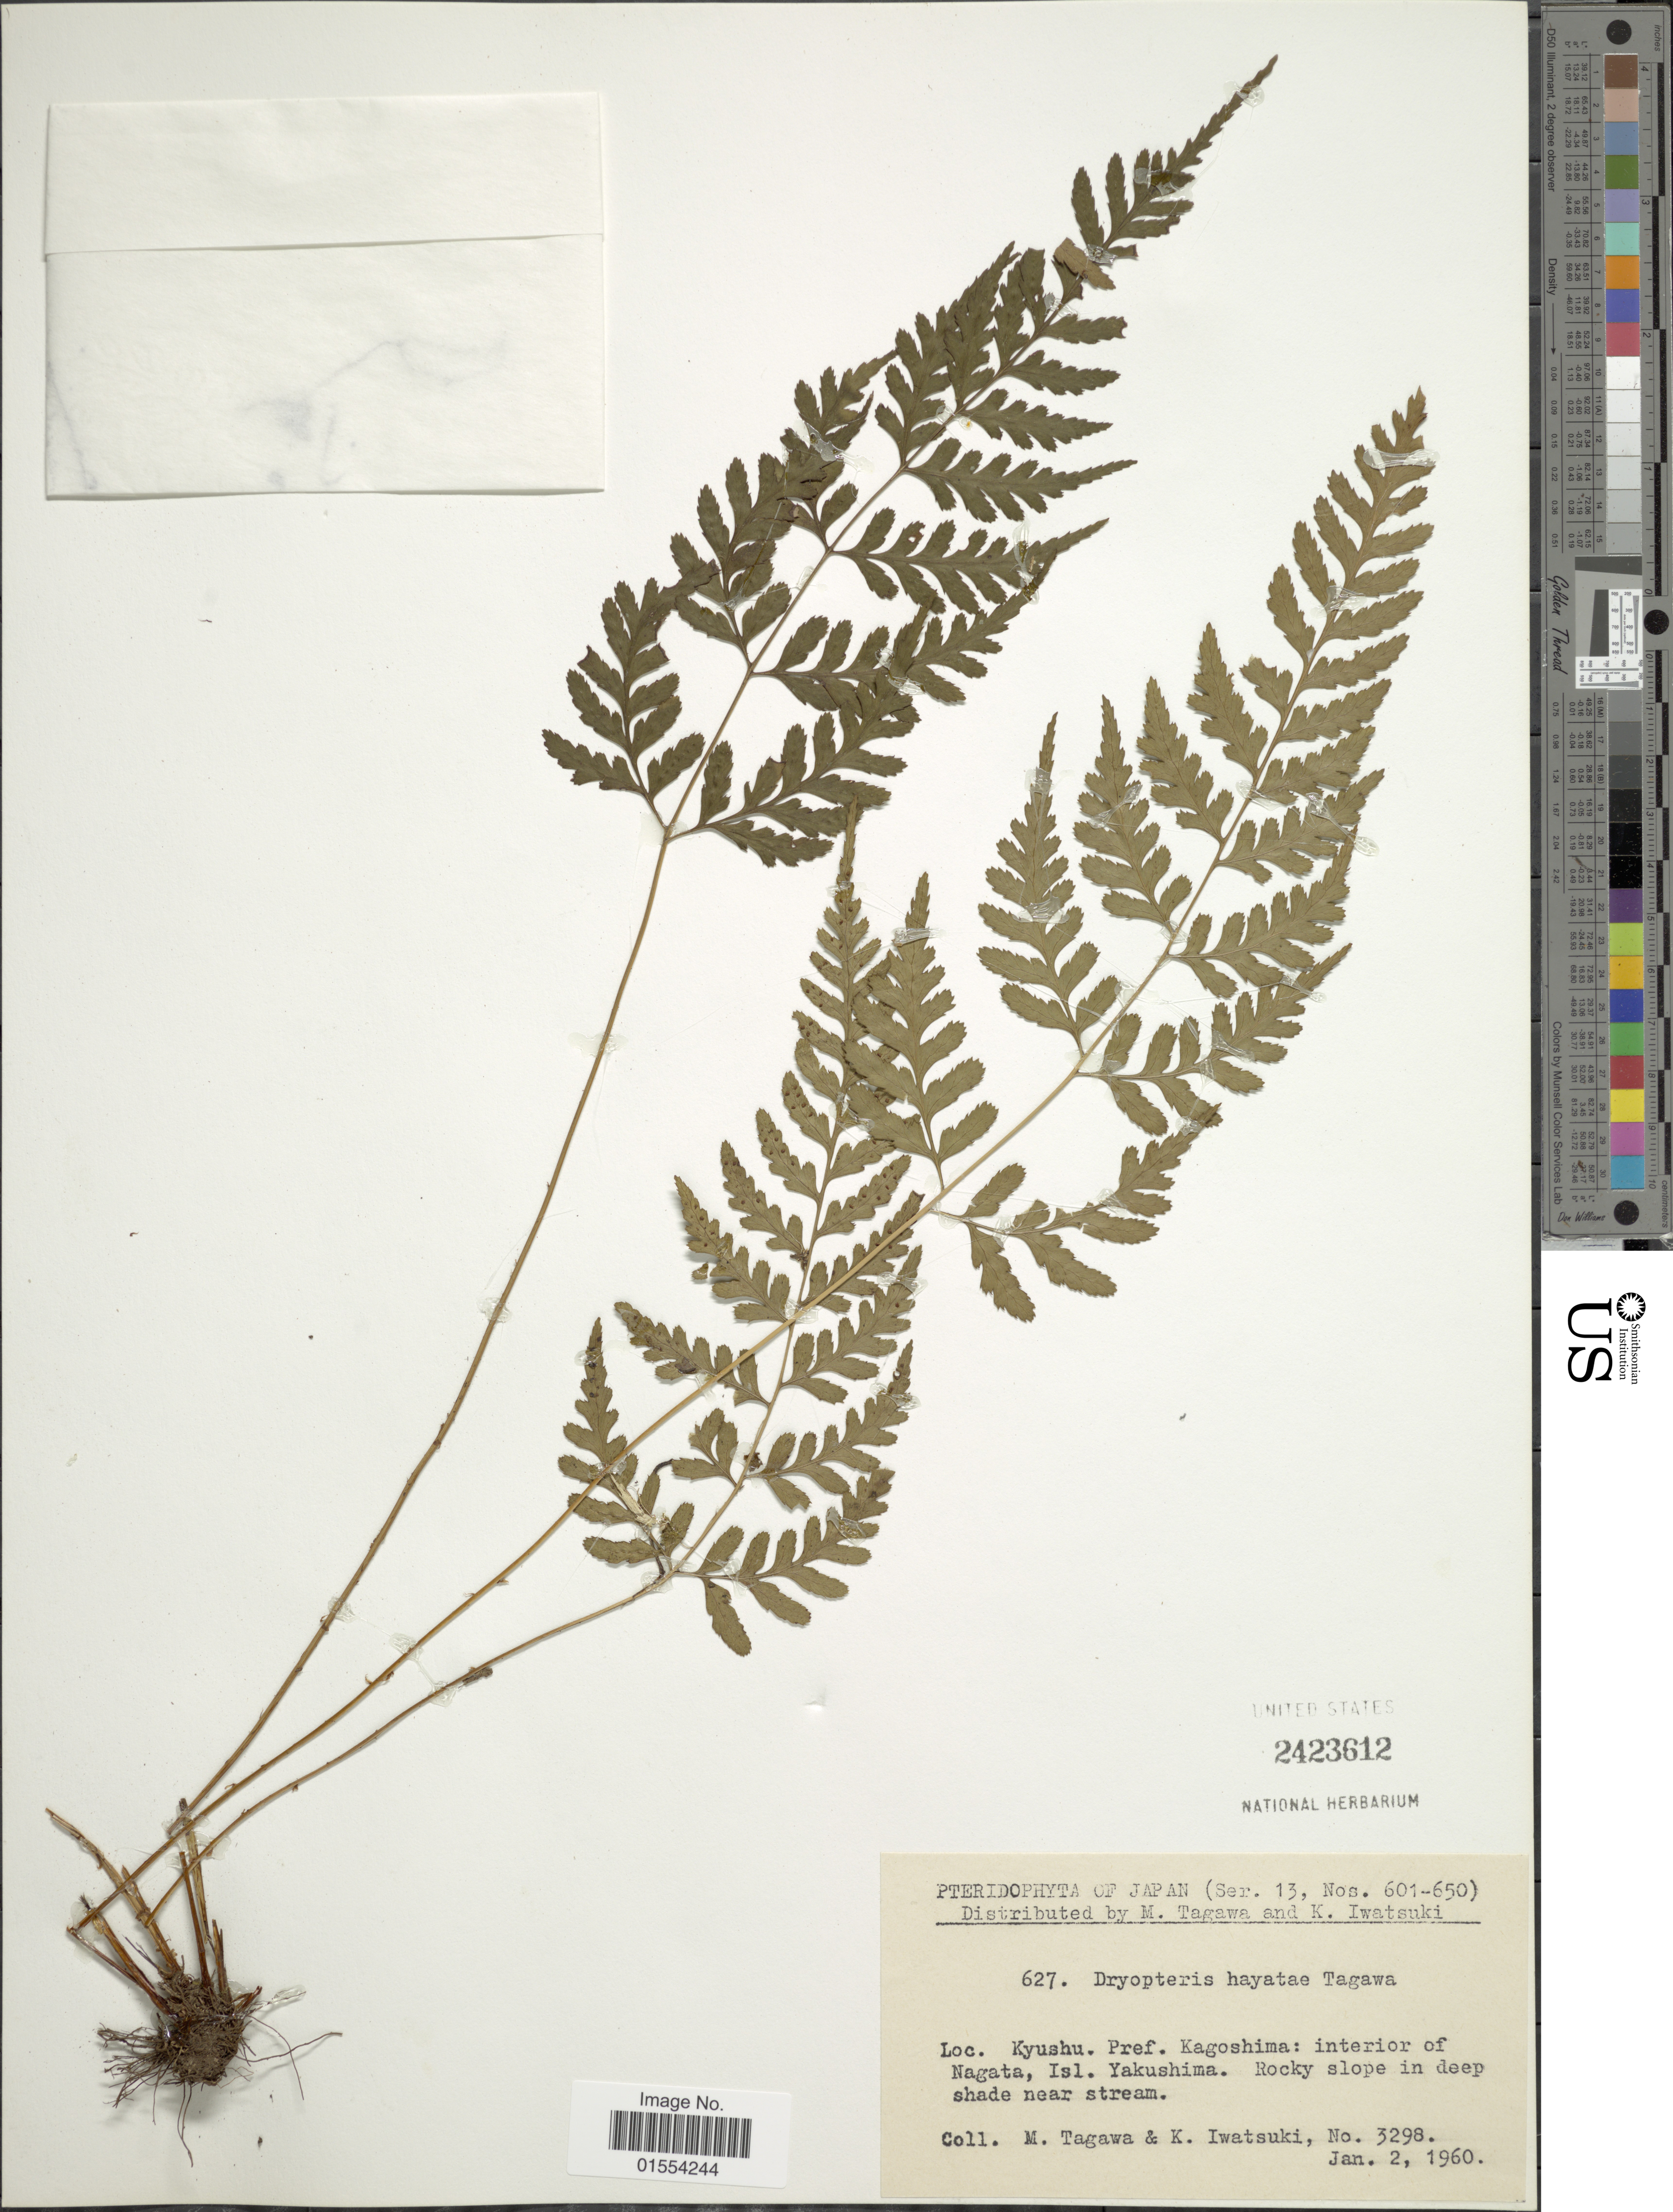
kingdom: Plantae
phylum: Tracheophyta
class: Polypodiopsida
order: Polypodiales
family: Dryopteridaceae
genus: Dryopteris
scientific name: Dryopteris hayatae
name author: Tagawa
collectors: M. Tagawa & K. Iwatsuki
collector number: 3298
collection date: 1960-01-02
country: Japan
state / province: Kagosima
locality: Japan, Kyushu. Pref. Kagoshima: interior of Nagata, Isl. Yakushia.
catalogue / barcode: US 2423612